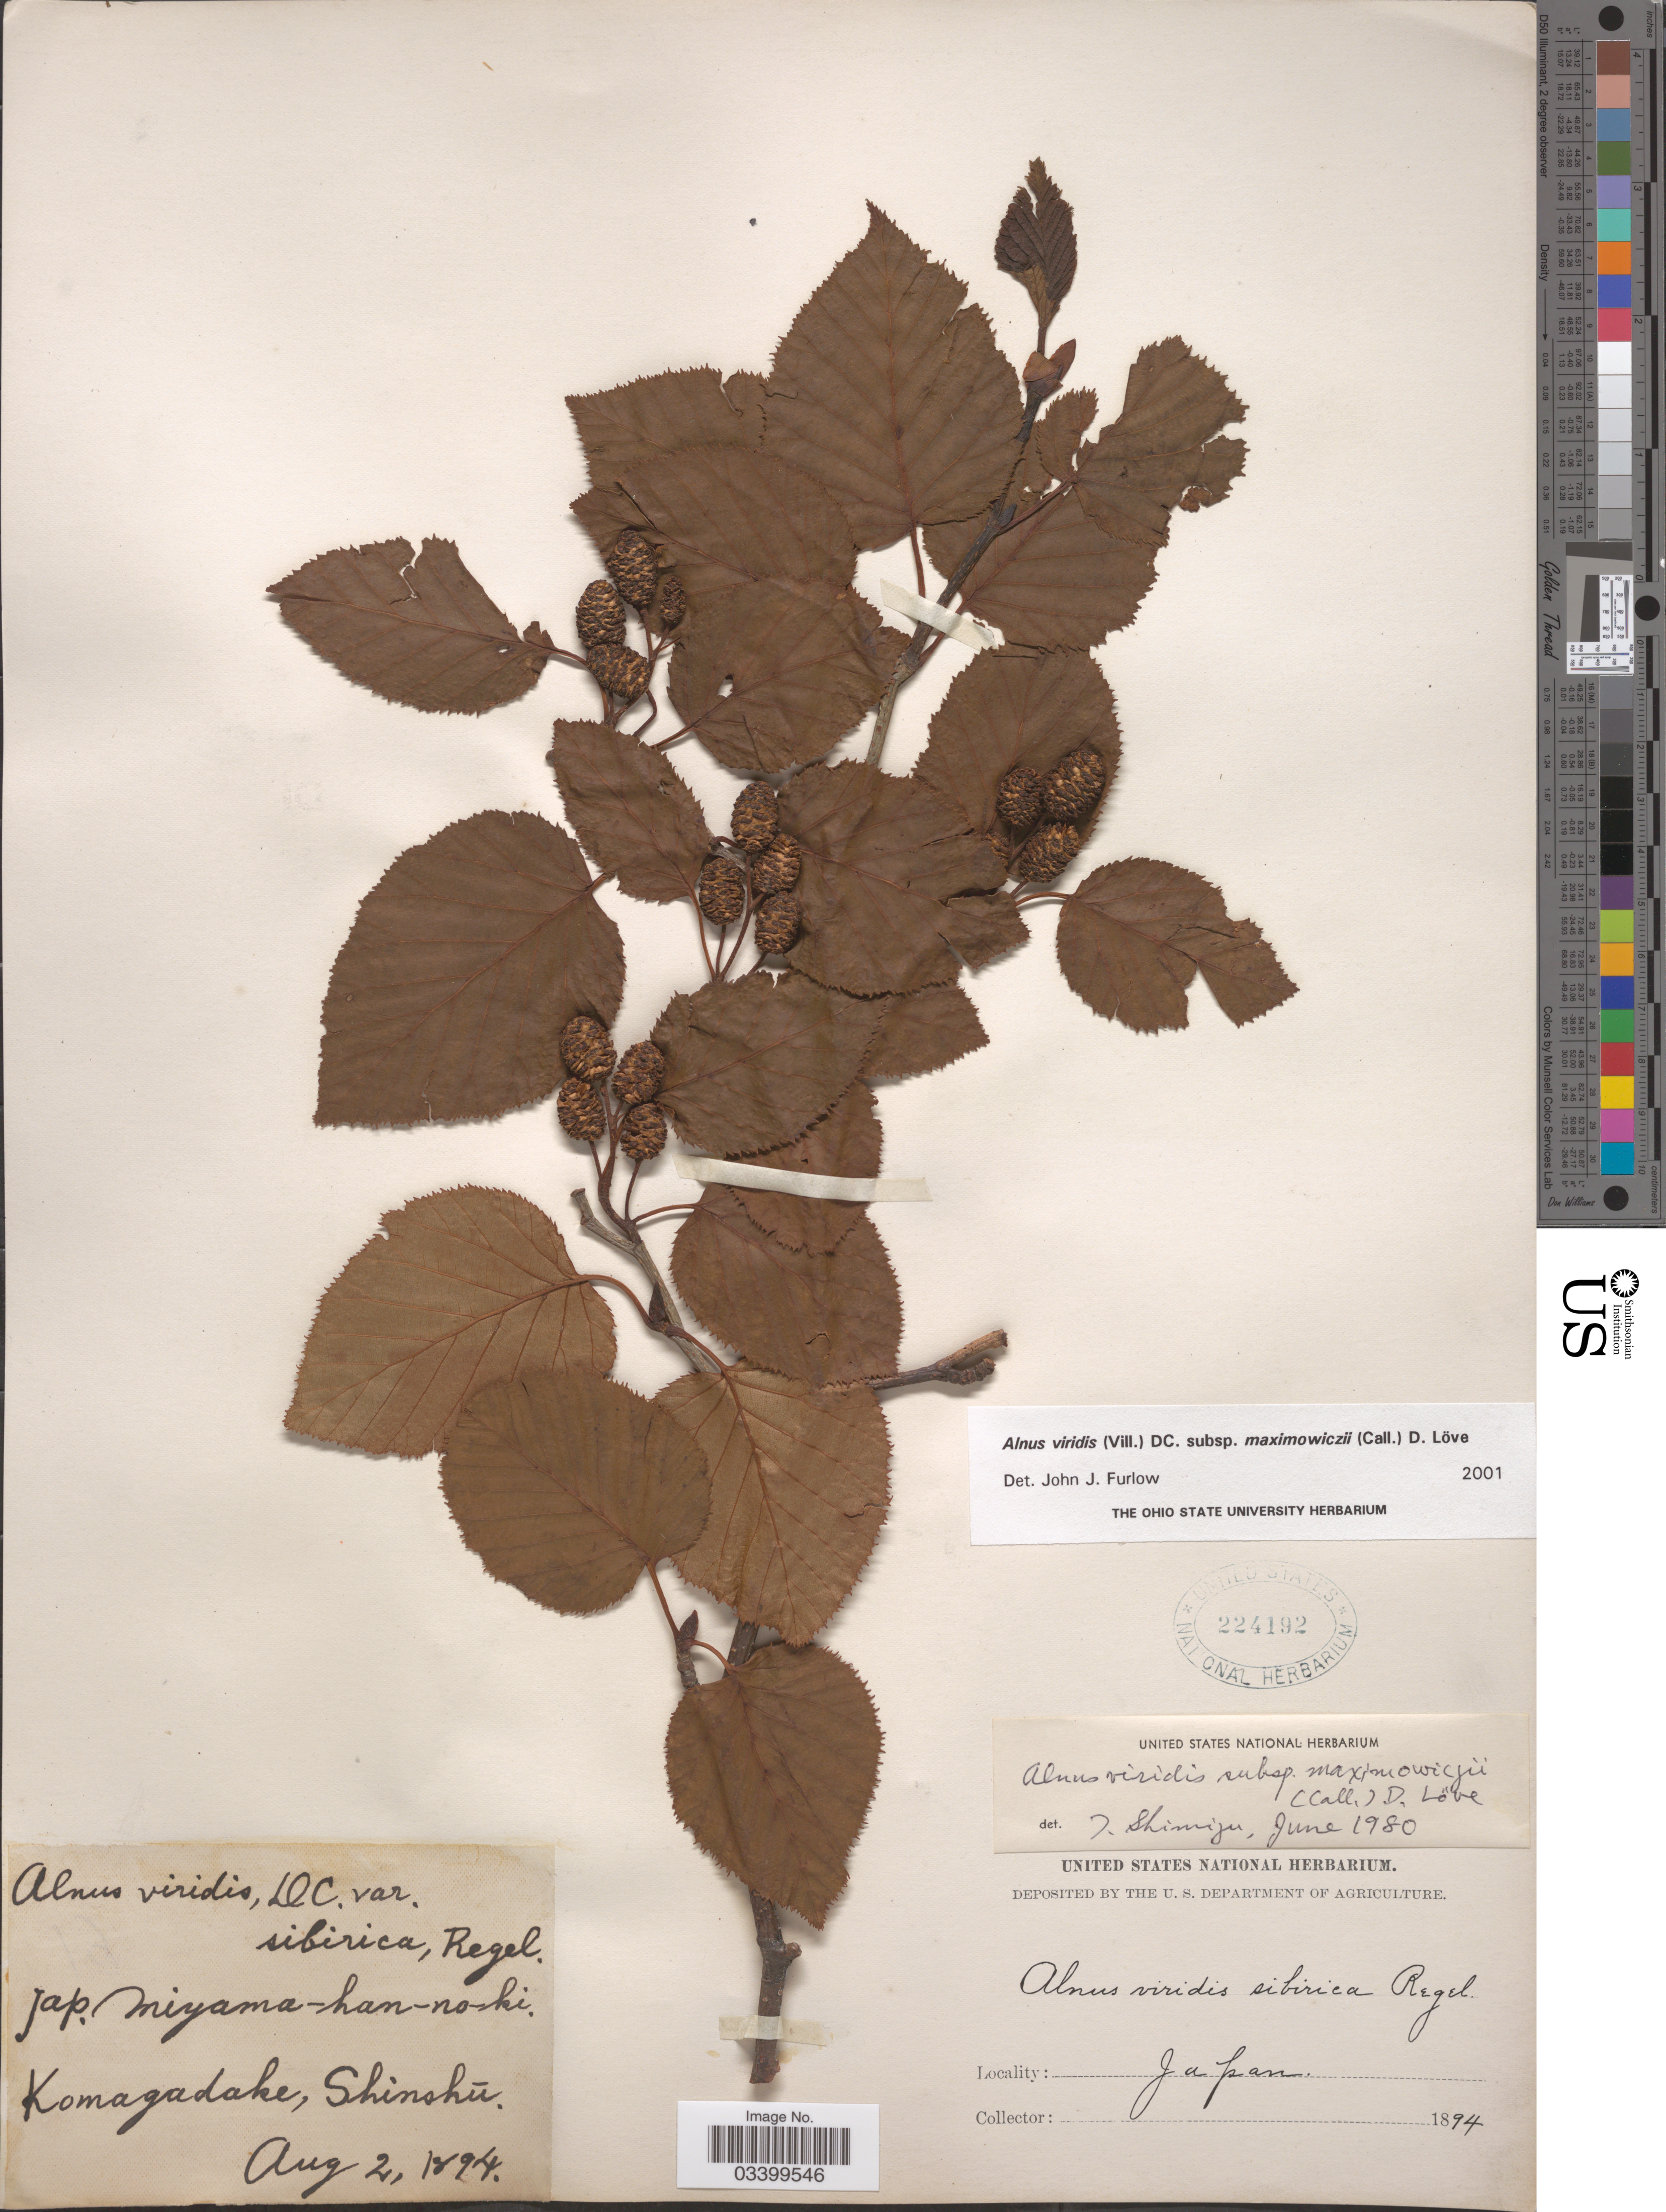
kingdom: Plantae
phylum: Tracheophyta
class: Magnoliopsida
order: Fagales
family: Betulaceae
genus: Alnus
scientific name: Alnus maximowiczii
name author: Callier ex C.K. Schneid.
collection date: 1894-08-02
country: Japan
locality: Komagadake, Shinshu.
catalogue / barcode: US 224192